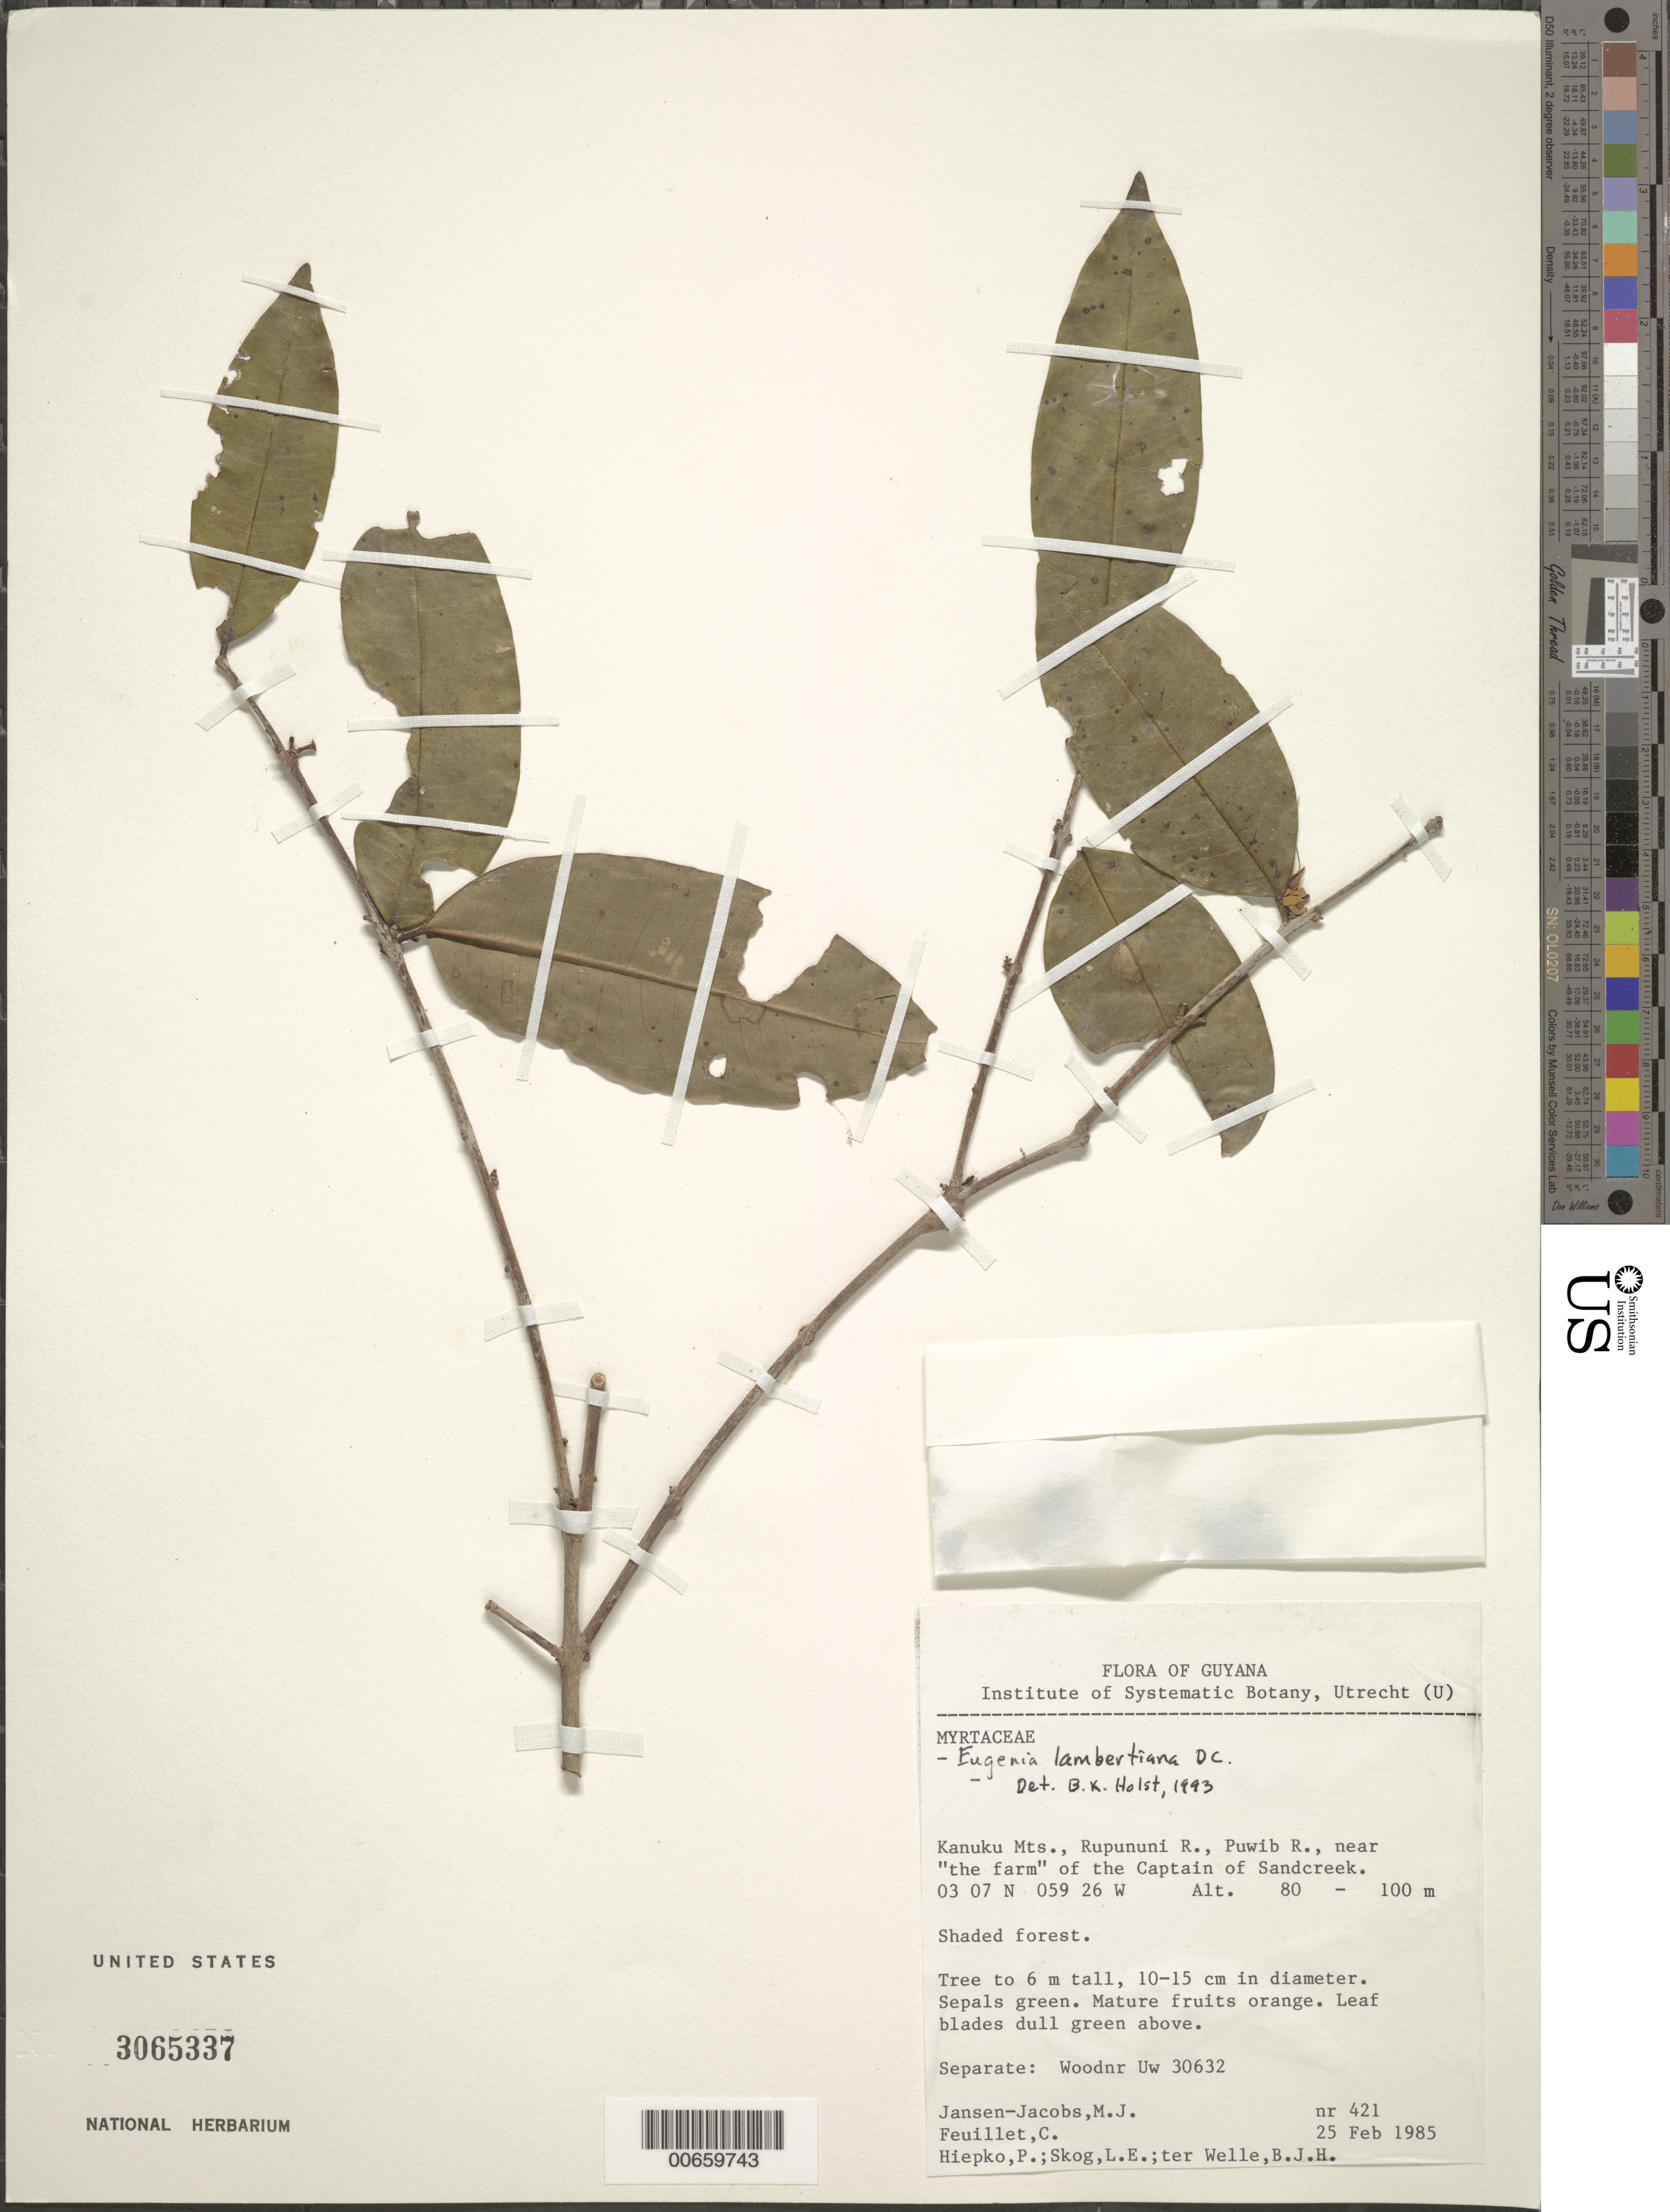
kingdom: Plantae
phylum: Tracheophyta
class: Magnoliopsida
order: Myrtales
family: Myrtaceae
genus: Eugenia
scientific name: Eugenia lambertiana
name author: DC.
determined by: Holst, Bruce K.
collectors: M. J. Jansen-Jacobs, C. Feuillet, P. H. Hiepko, L. E. Skog & B. Welle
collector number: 421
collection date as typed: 25-Feb-85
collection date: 1985-02-25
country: Guyana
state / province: U. Takutu-U. Essequibo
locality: Kanuku Mts., Rupununi R., Puwib R. near "the farm" of the Captain of Sandcreek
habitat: Shaded forest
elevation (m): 80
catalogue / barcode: US 3065337